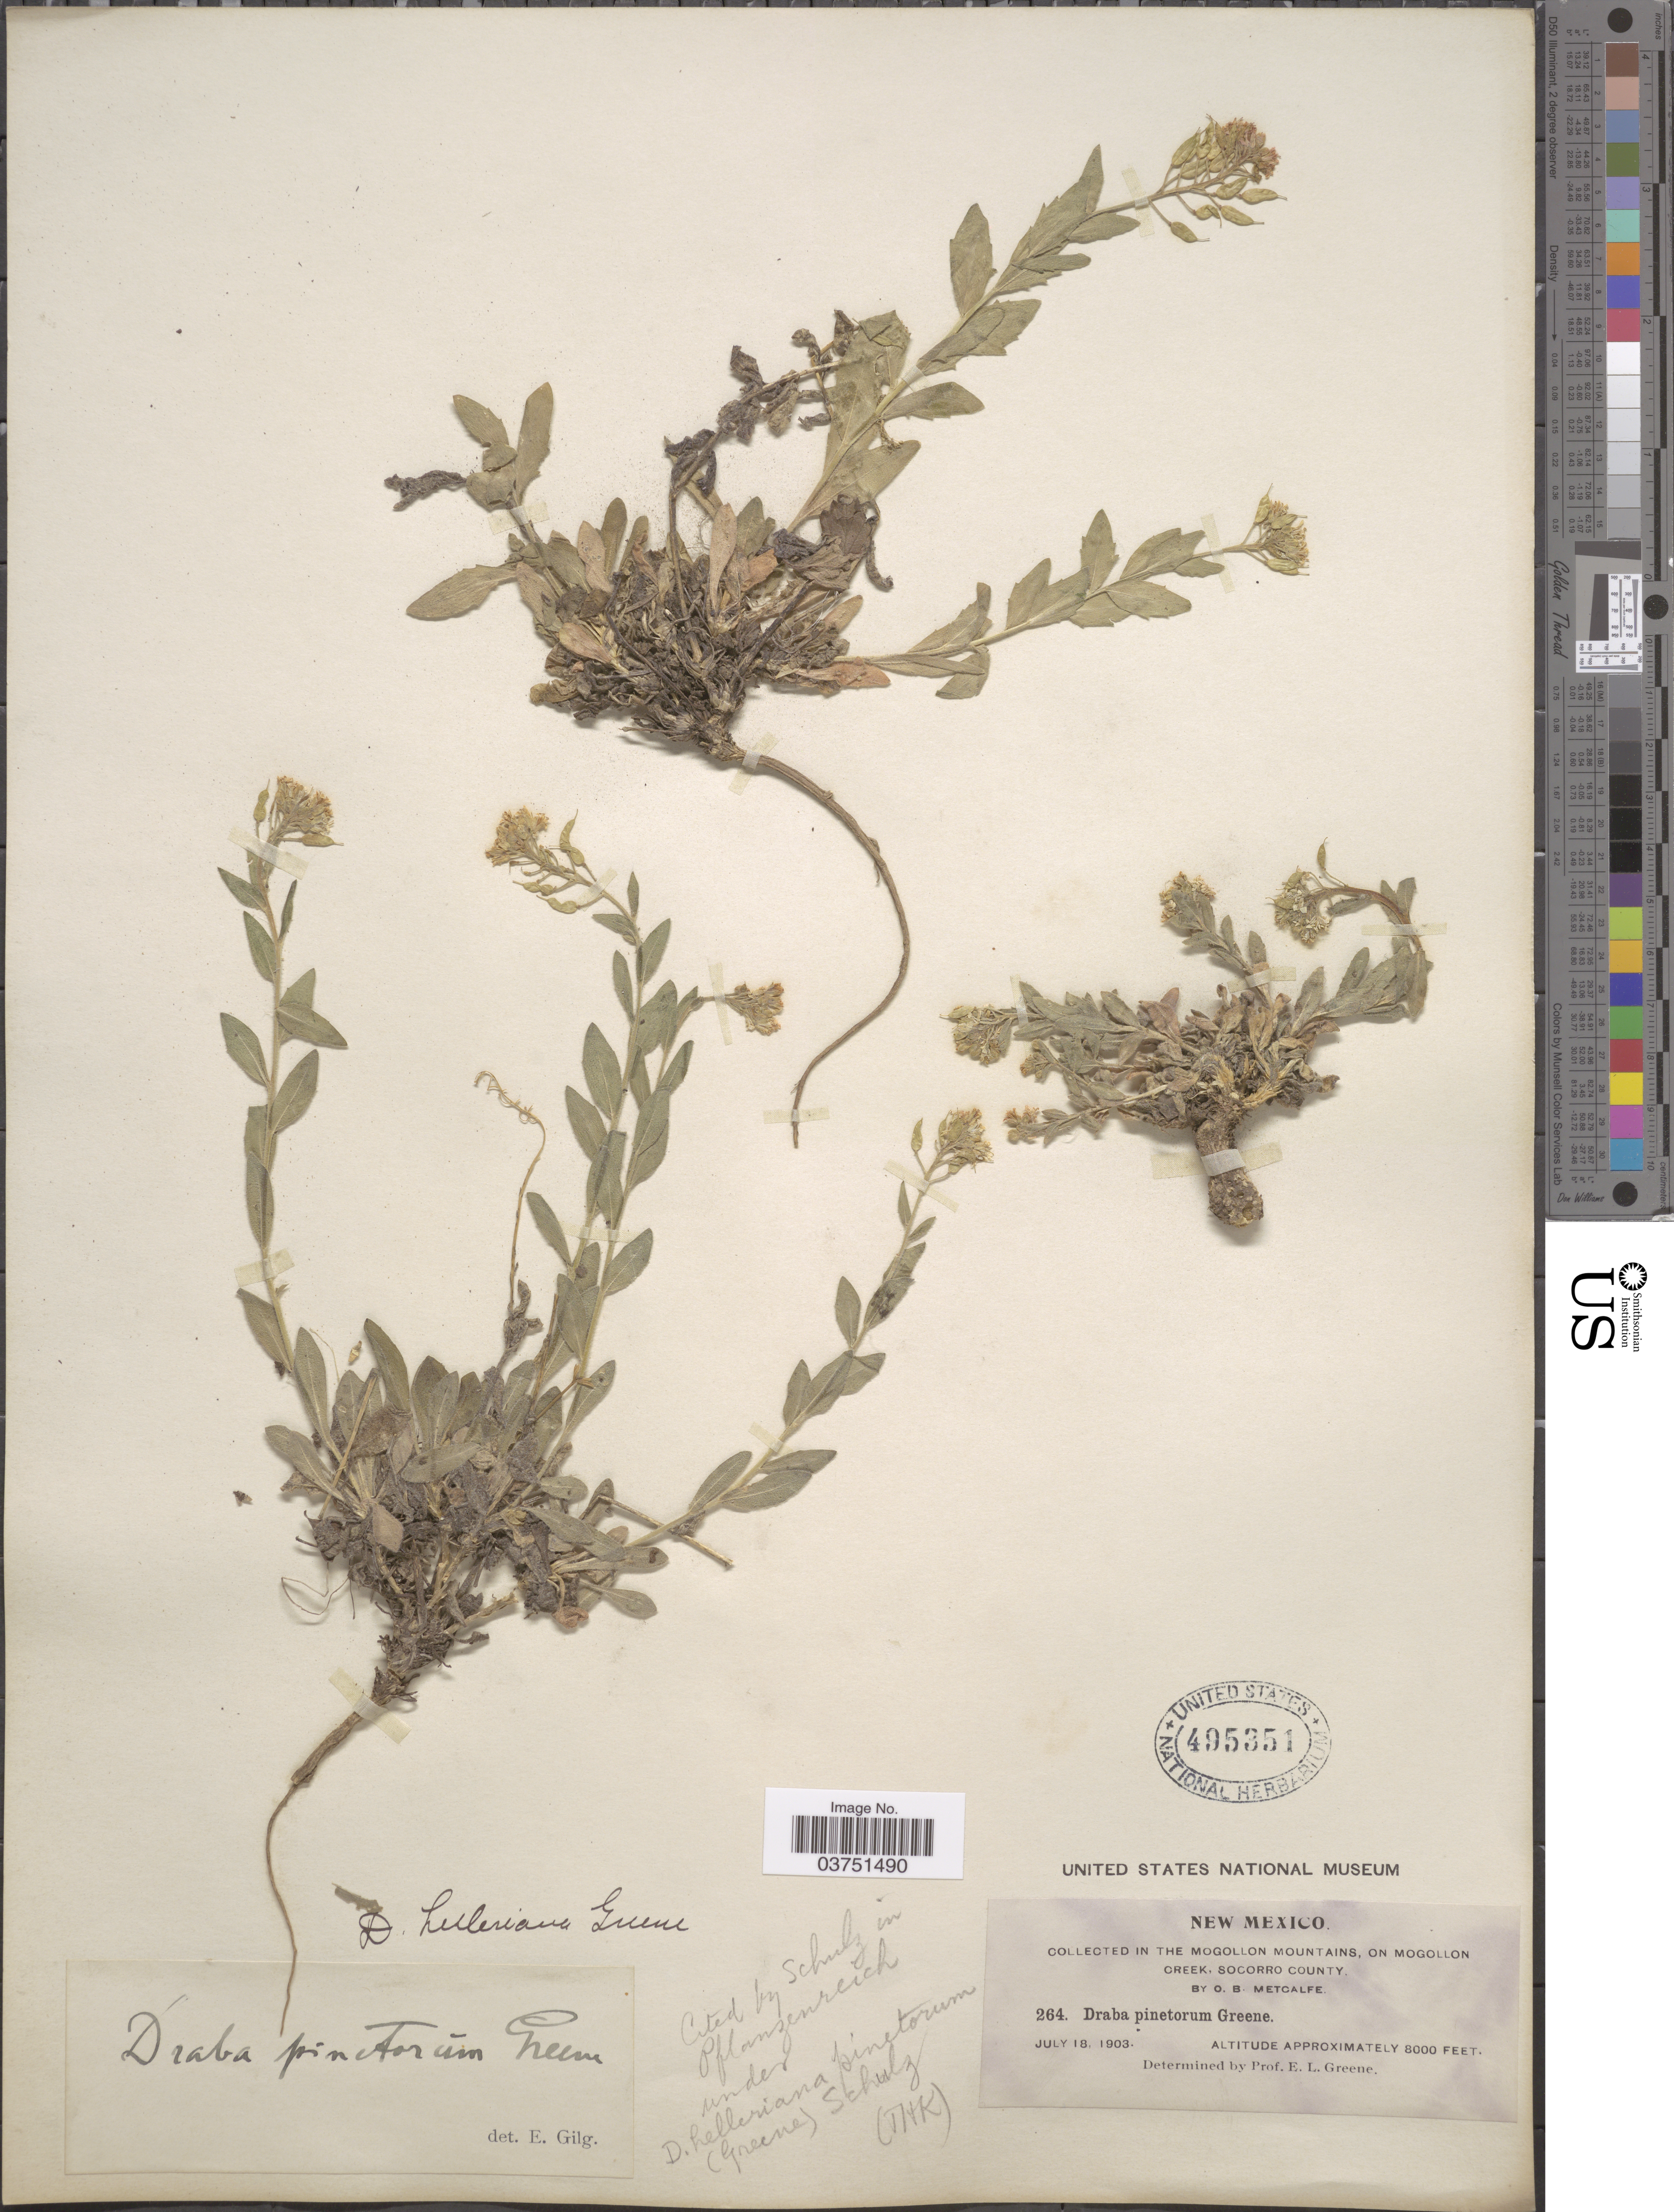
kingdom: Plantae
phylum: Tracheophyta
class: Magnoliopsida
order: Brassicales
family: Brassicaceae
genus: Draba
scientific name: Draba helleriana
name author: Greene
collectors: O. B. Metcalfe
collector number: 264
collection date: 1903-07-18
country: United States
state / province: New Mexico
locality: The Mogollon Mountains, On Mogollon Creek, Socorro County.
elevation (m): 2438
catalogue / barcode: US 495351